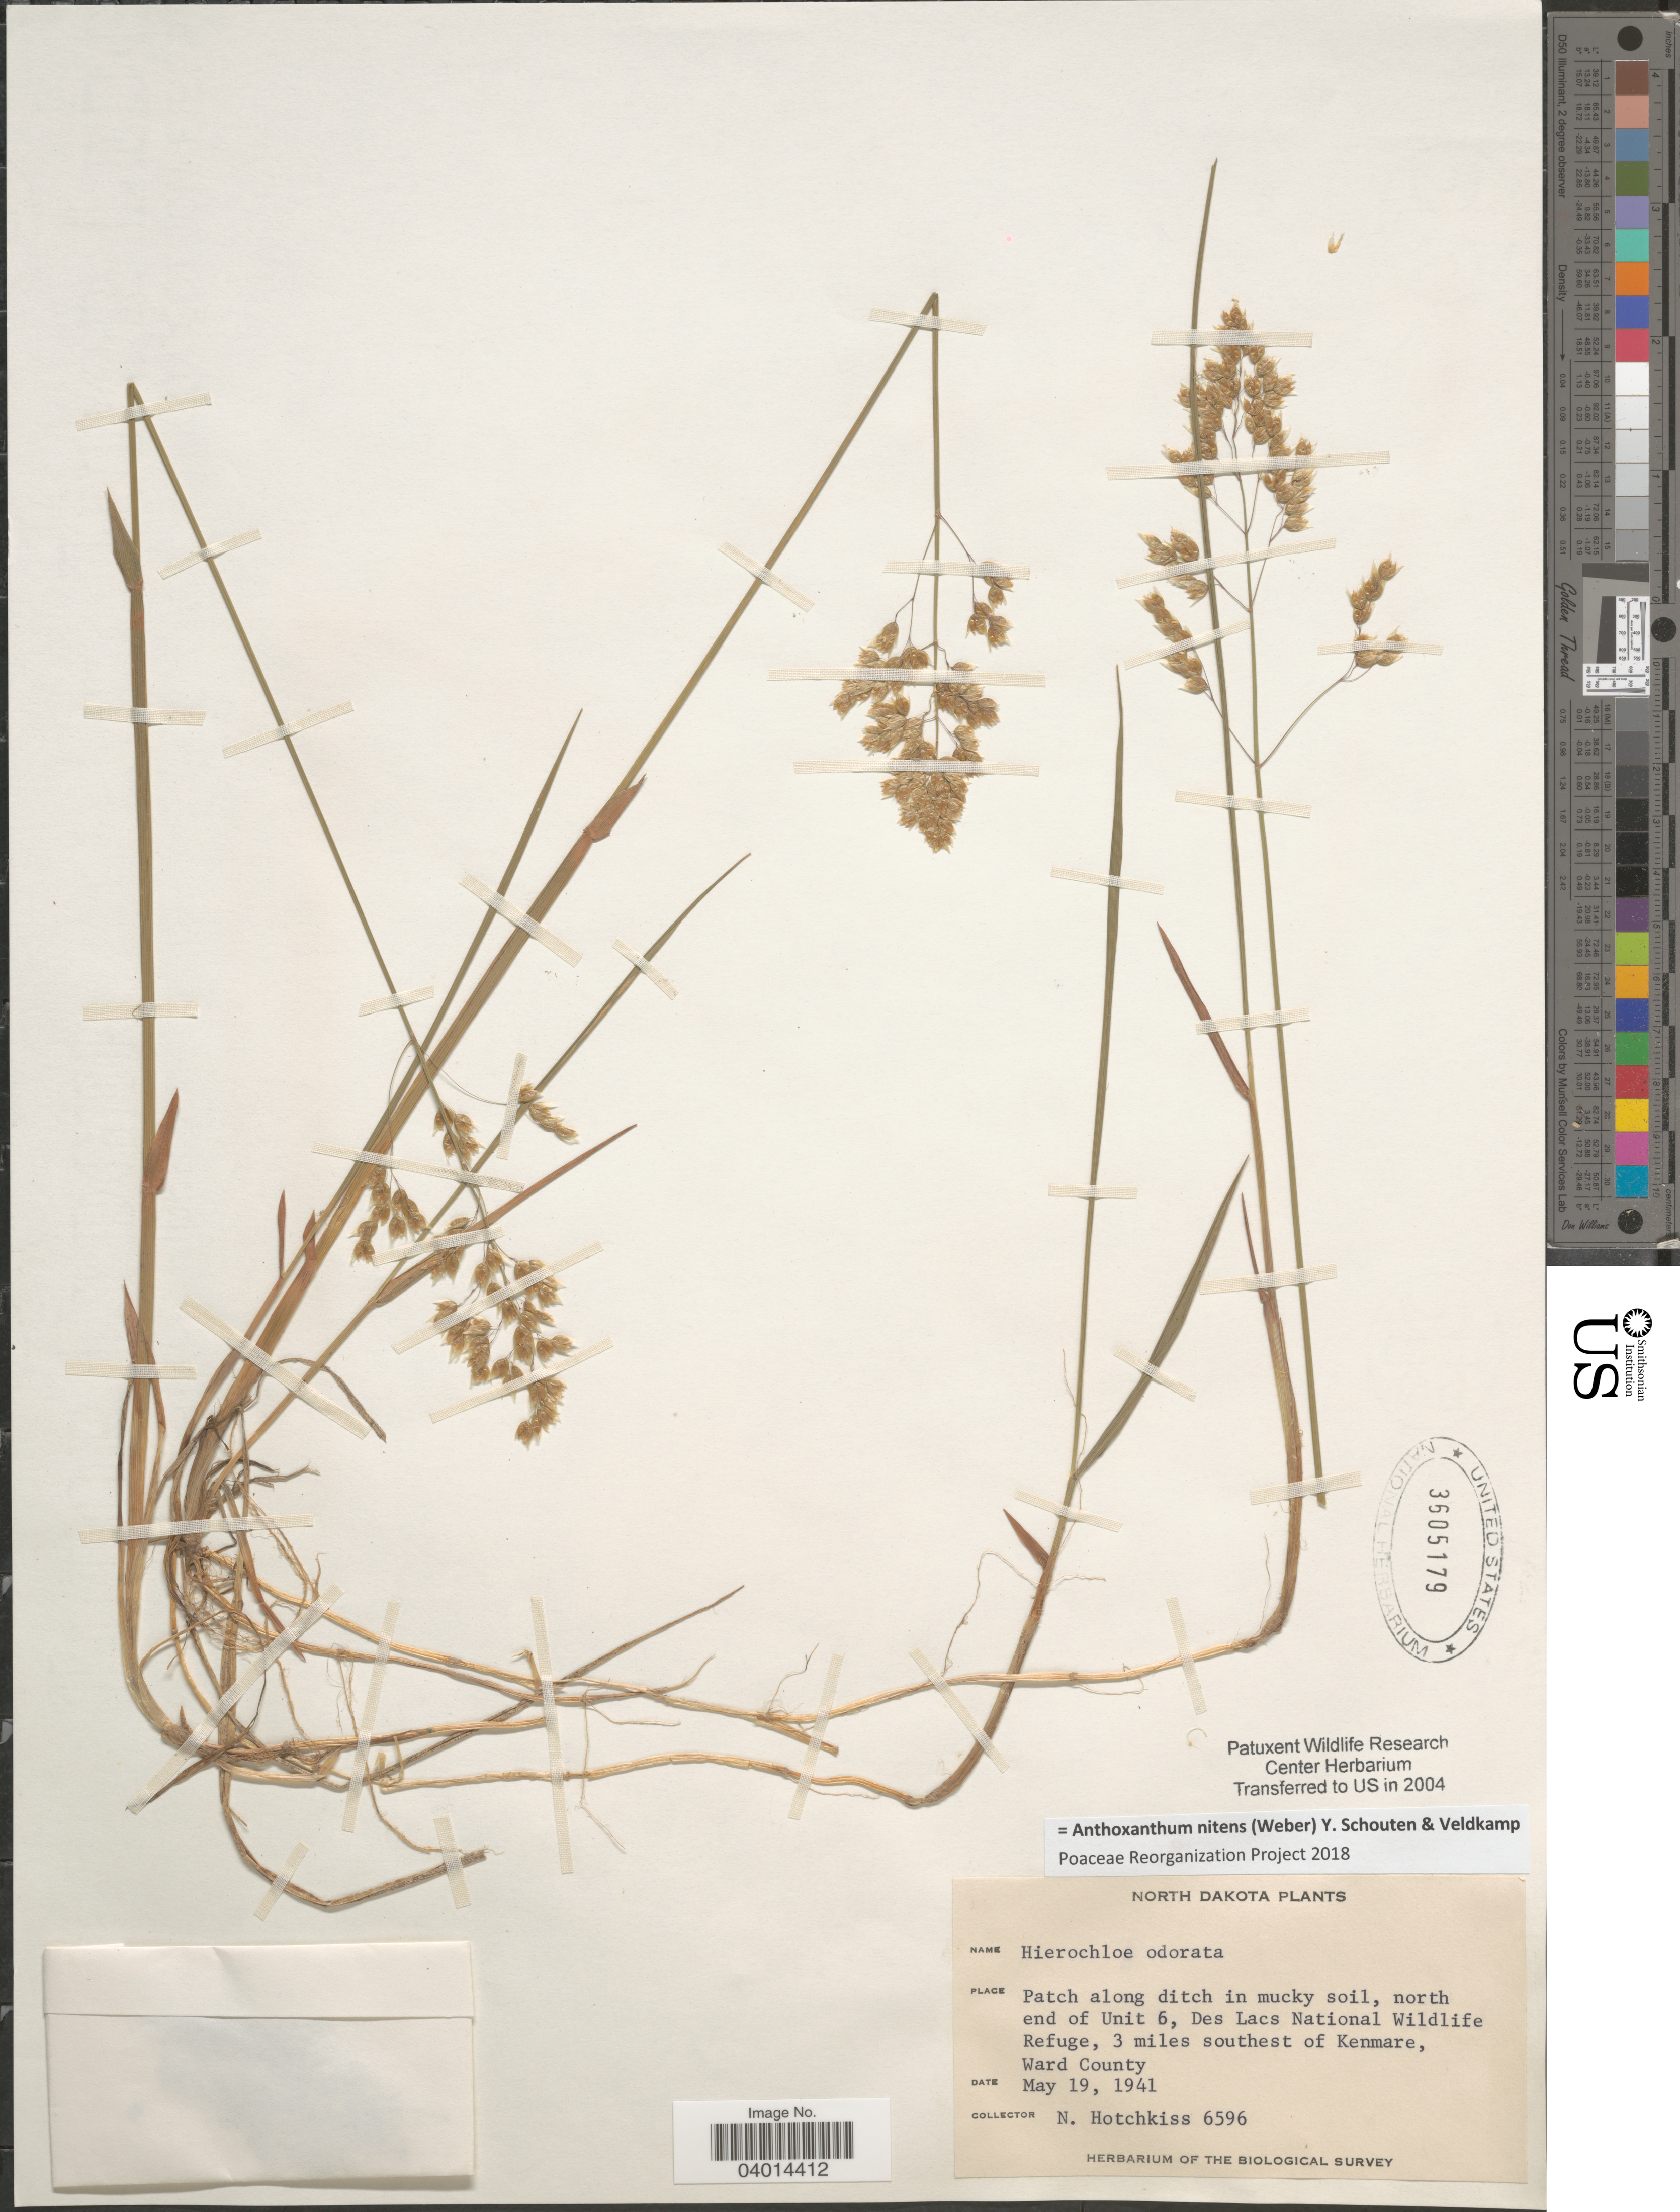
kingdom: Plantae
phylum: Tracheophyta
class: Liliopsida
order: Poales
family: Poaceae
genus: Anthoxanthum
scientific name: Anthoxanthum nitens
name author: (G.H. Weber) R.T.A. Schouten & Veldkamp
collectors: N. Hotchkiss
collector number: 6596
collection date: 1941-05-19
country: United States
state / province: North Dakota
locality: North end of Unit 6, Des Lacs National Wildlife Refuge, 3 miles southest of Kenmare, Ward County.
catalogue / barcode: US 3605179